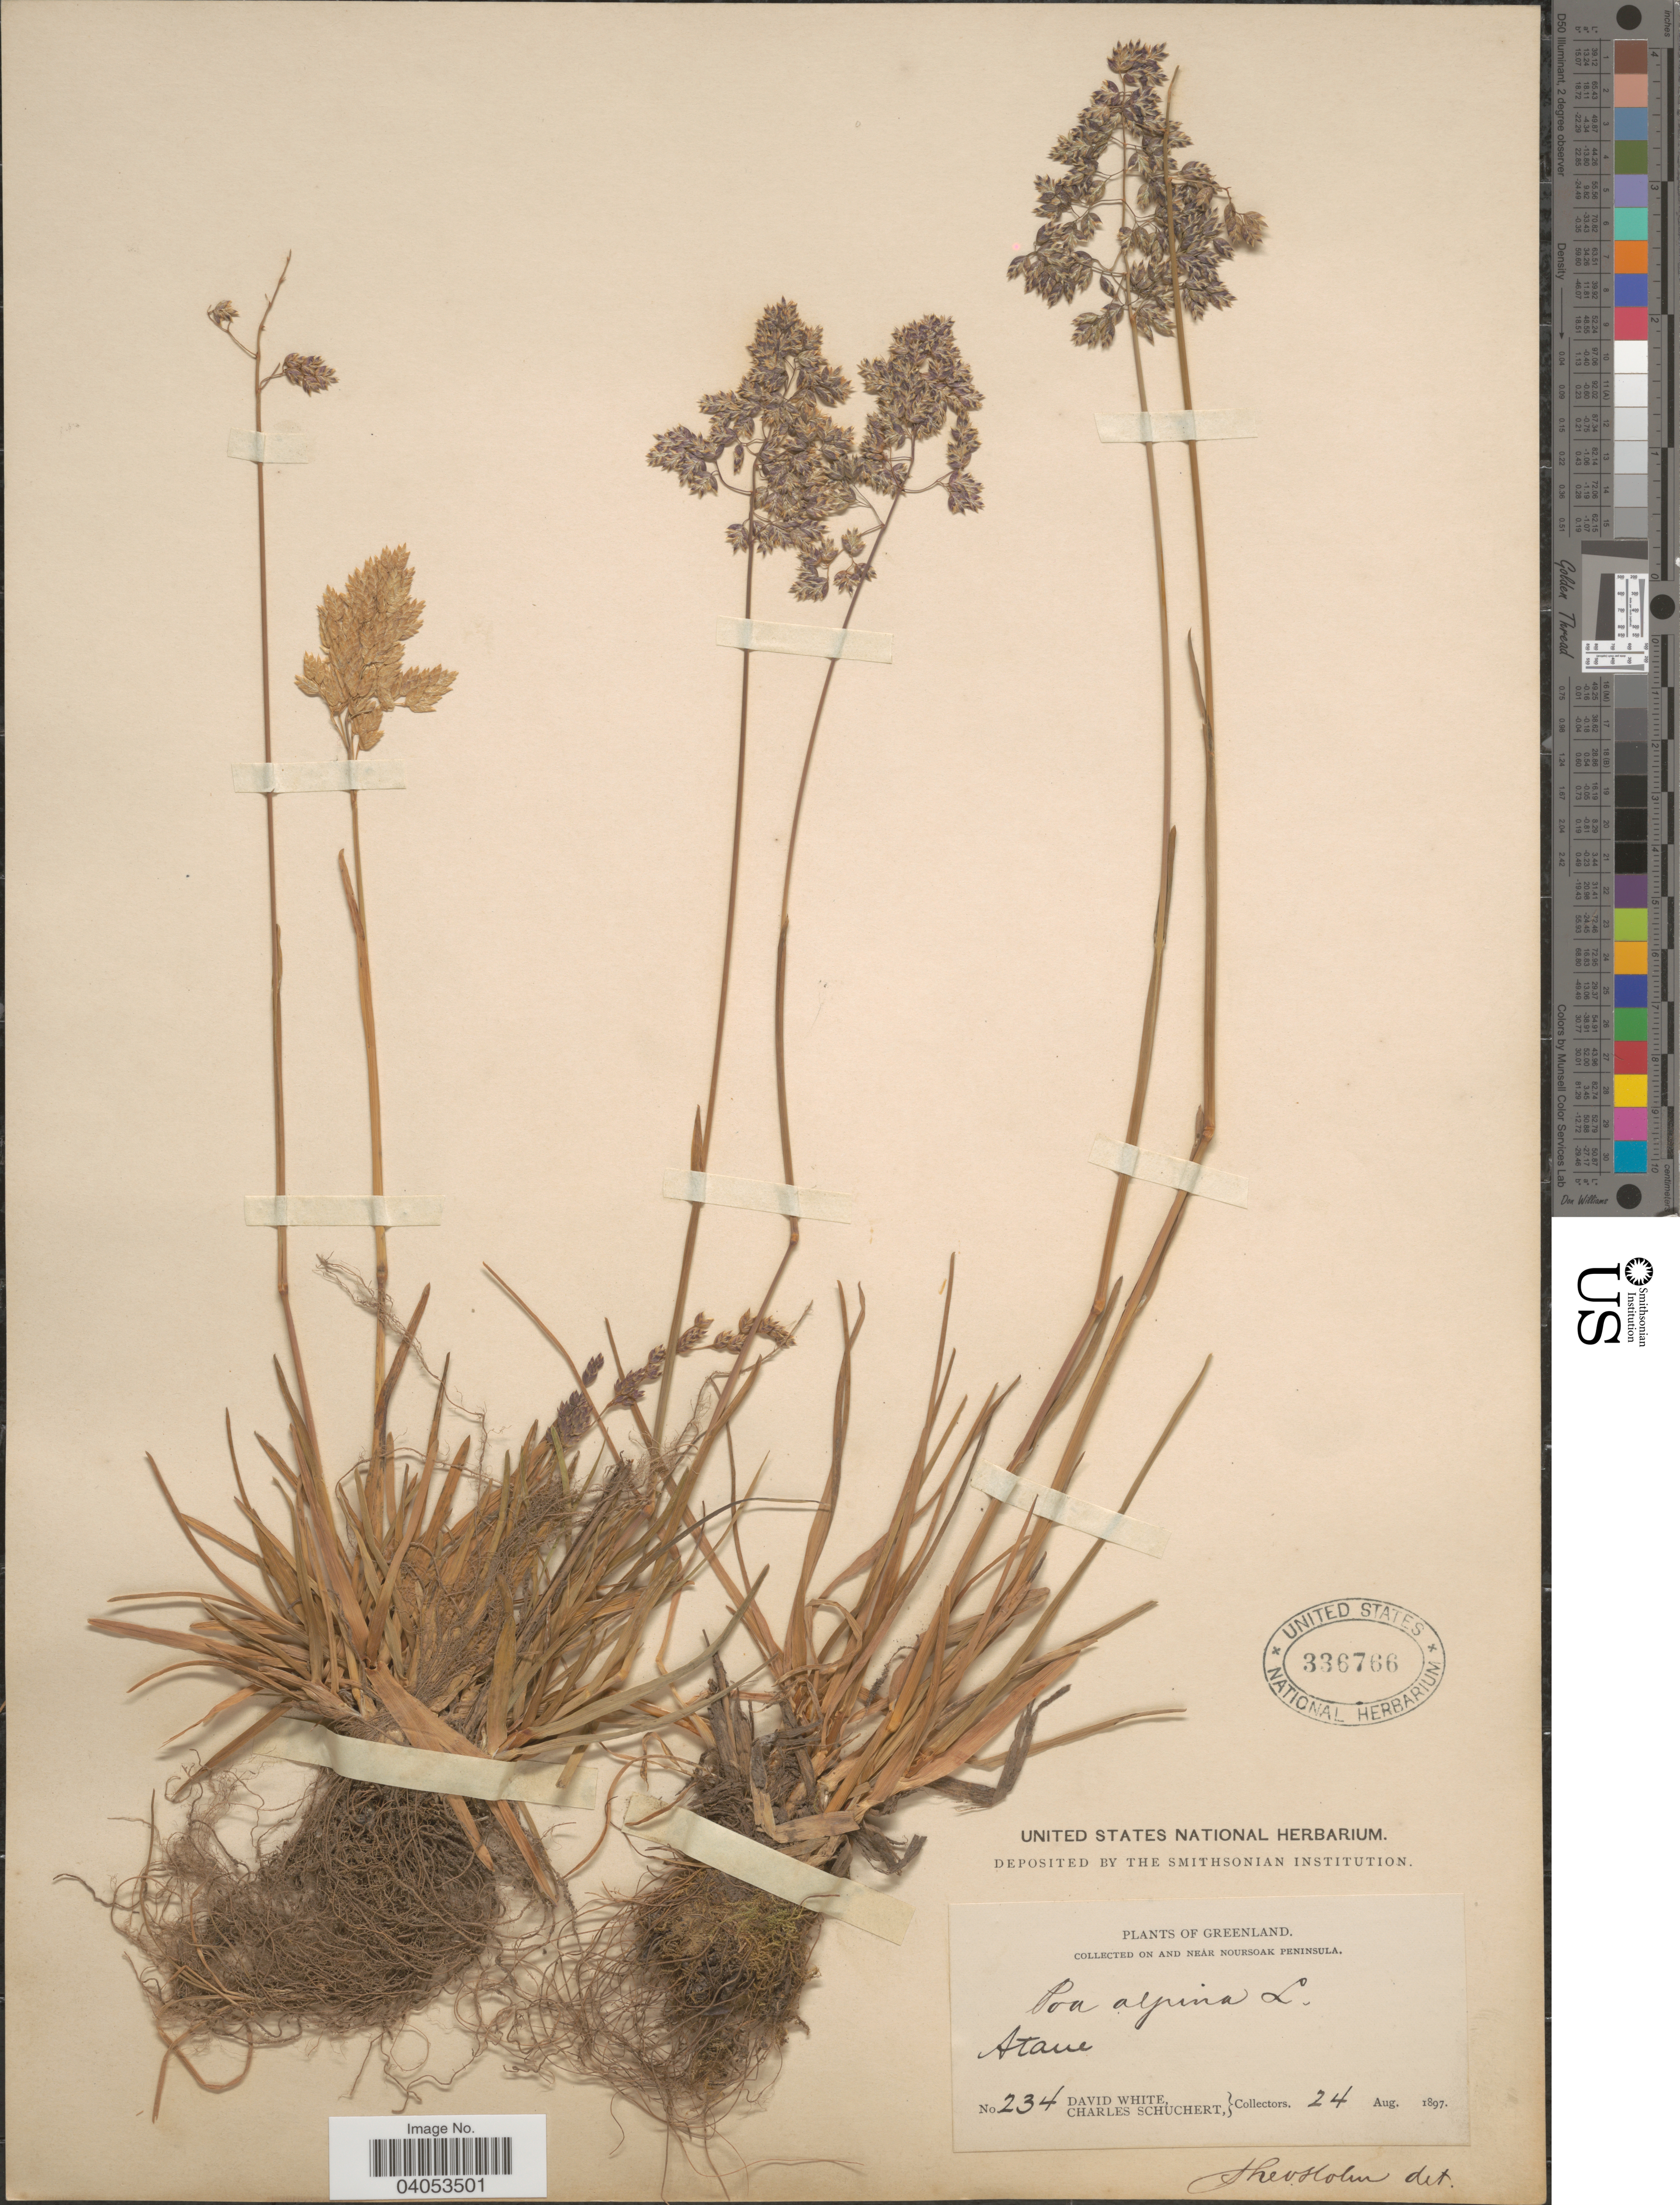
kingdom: Plantae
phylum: Tracheophyta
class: Liliopsida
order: Poales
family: Poaceae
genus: Poa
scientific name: Poa alpina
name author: L.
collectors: D. White & C. Schuchert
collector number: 234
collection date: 1897-08-24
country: Greenland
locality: On and near Noursoak Peninsula. Atane.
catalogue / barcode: US 336766